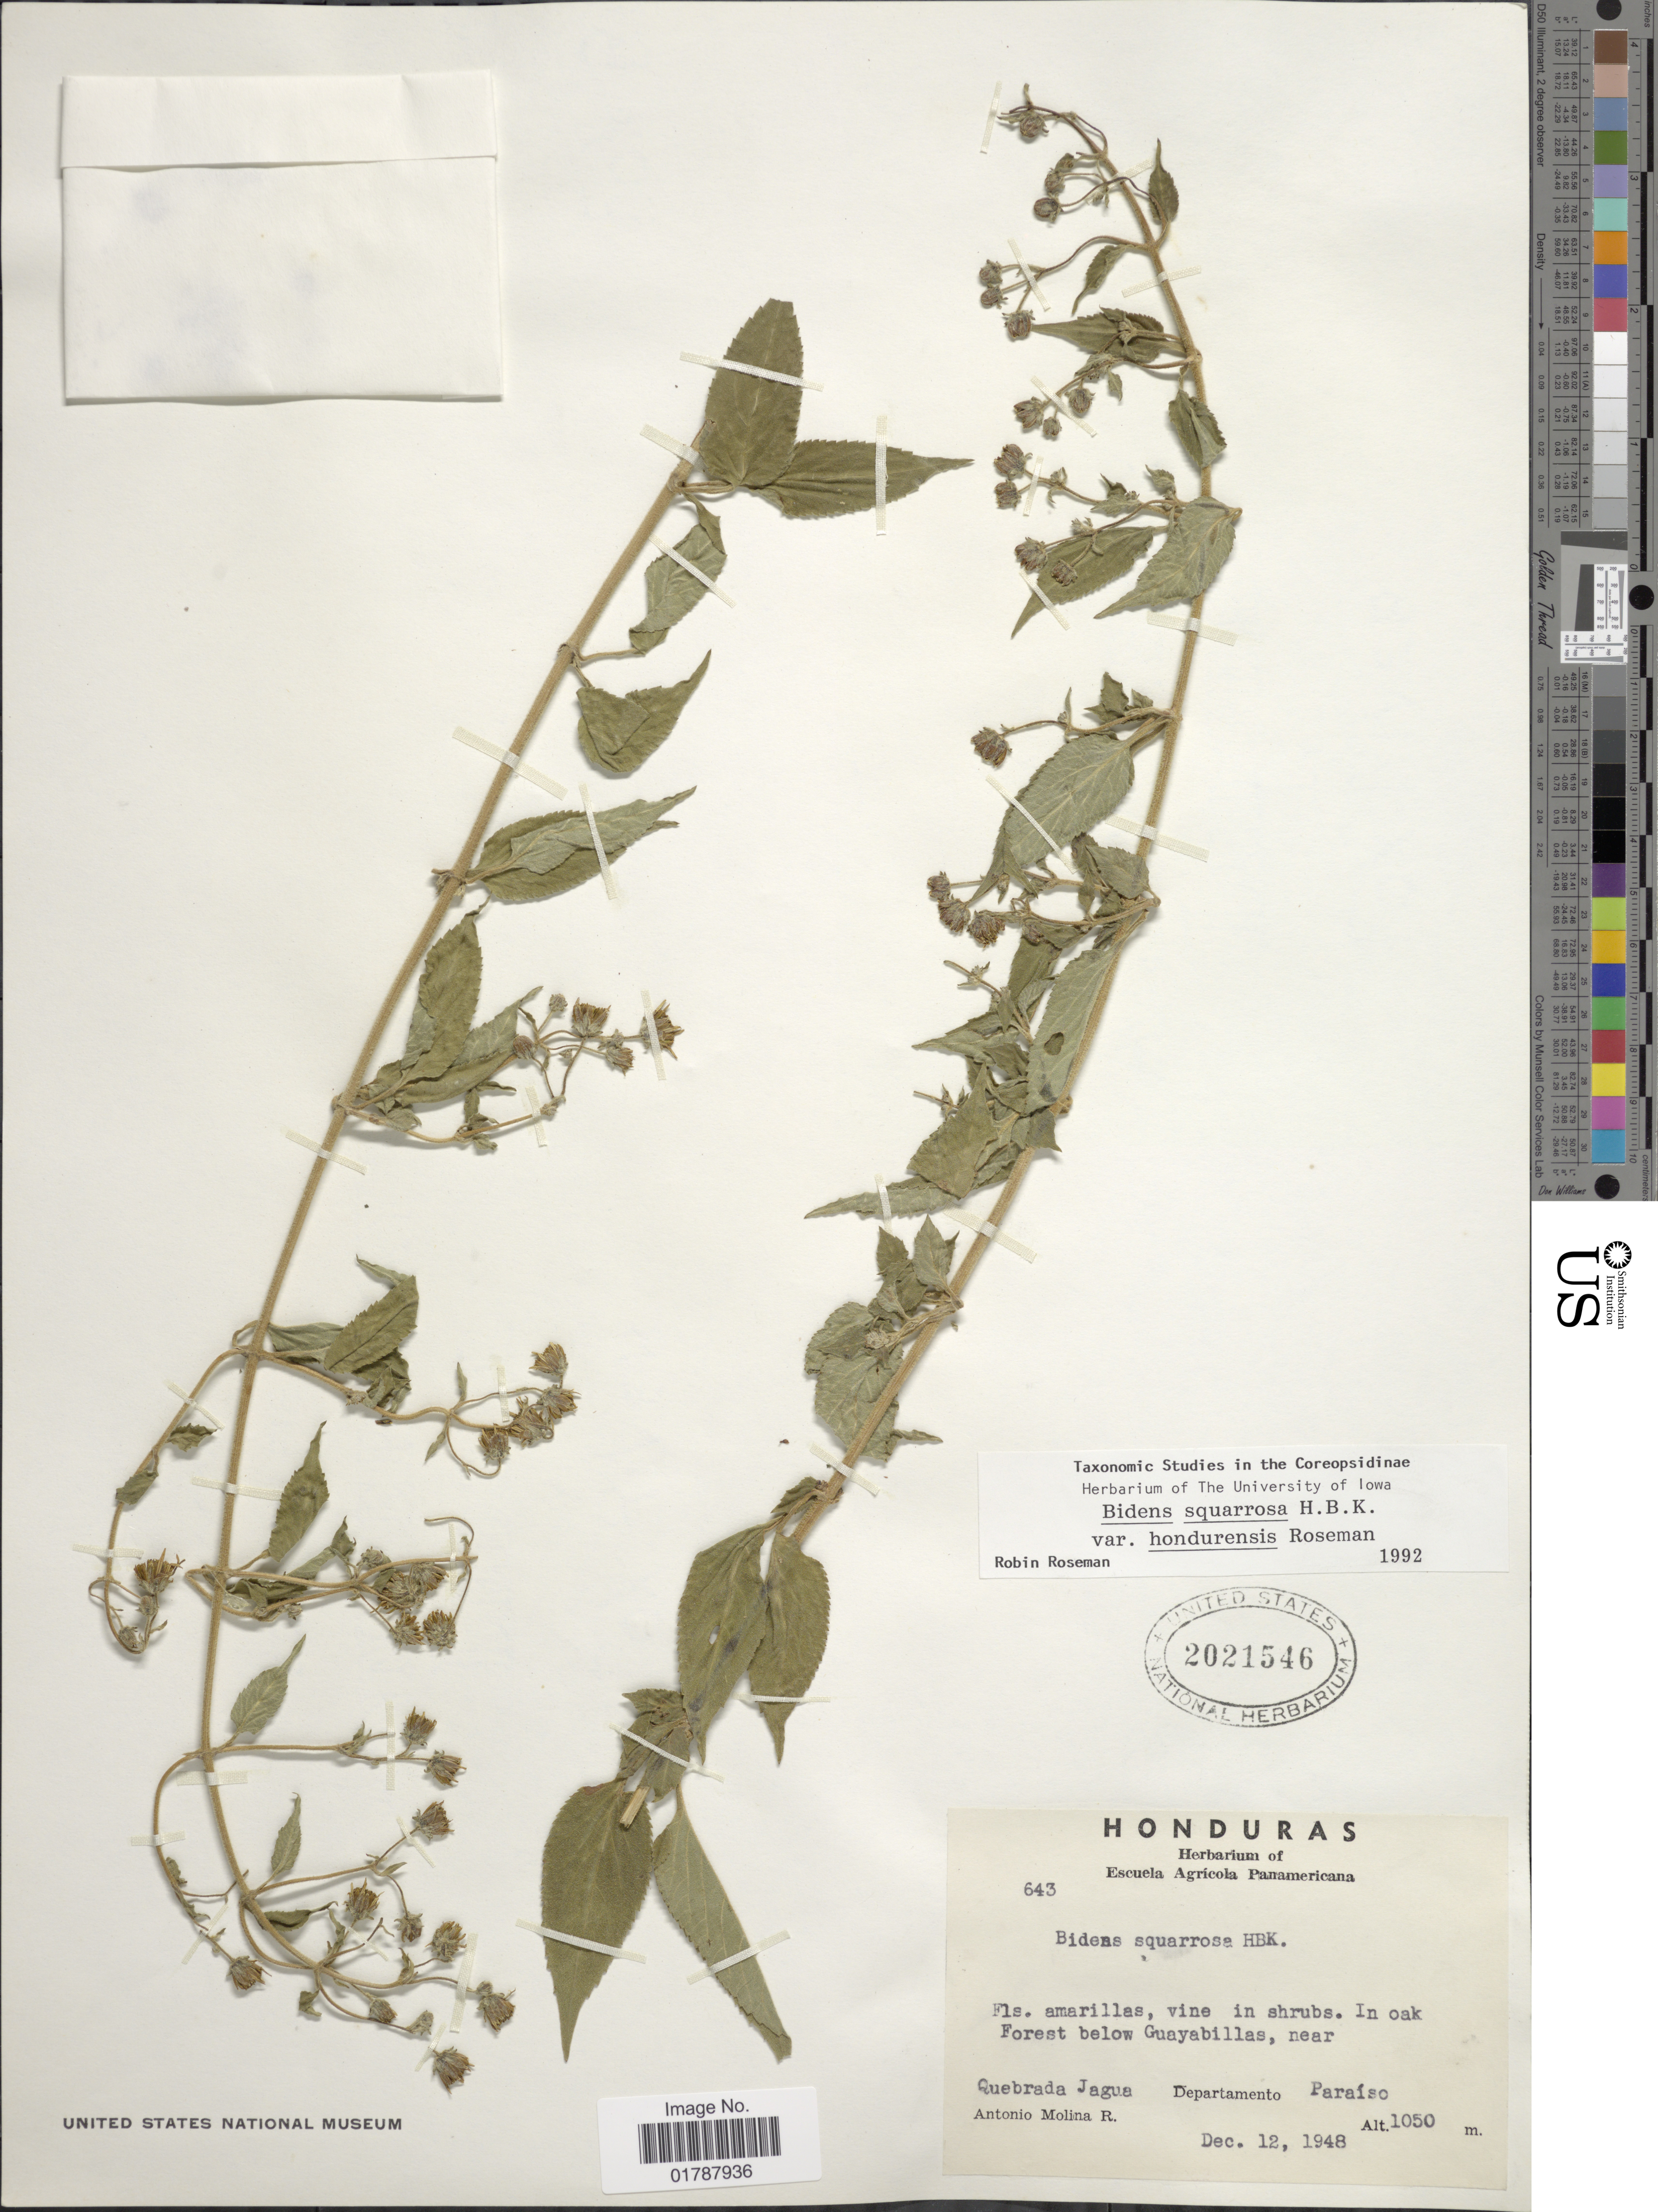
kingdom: Plantae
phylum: Tracheophyta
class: Magnoliopsida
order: Asterales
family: Asteraceae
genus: Bidens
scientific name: Bidens squarrosa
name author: Kunth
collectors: A. Molina R.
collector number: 643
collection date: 1948-12-12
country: Honduras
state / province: El Paraíso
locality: In oak forest below Guayabillas near Quebrada Jagua, Departamento El Paraiso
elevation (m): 1050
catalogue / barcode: US 2021546